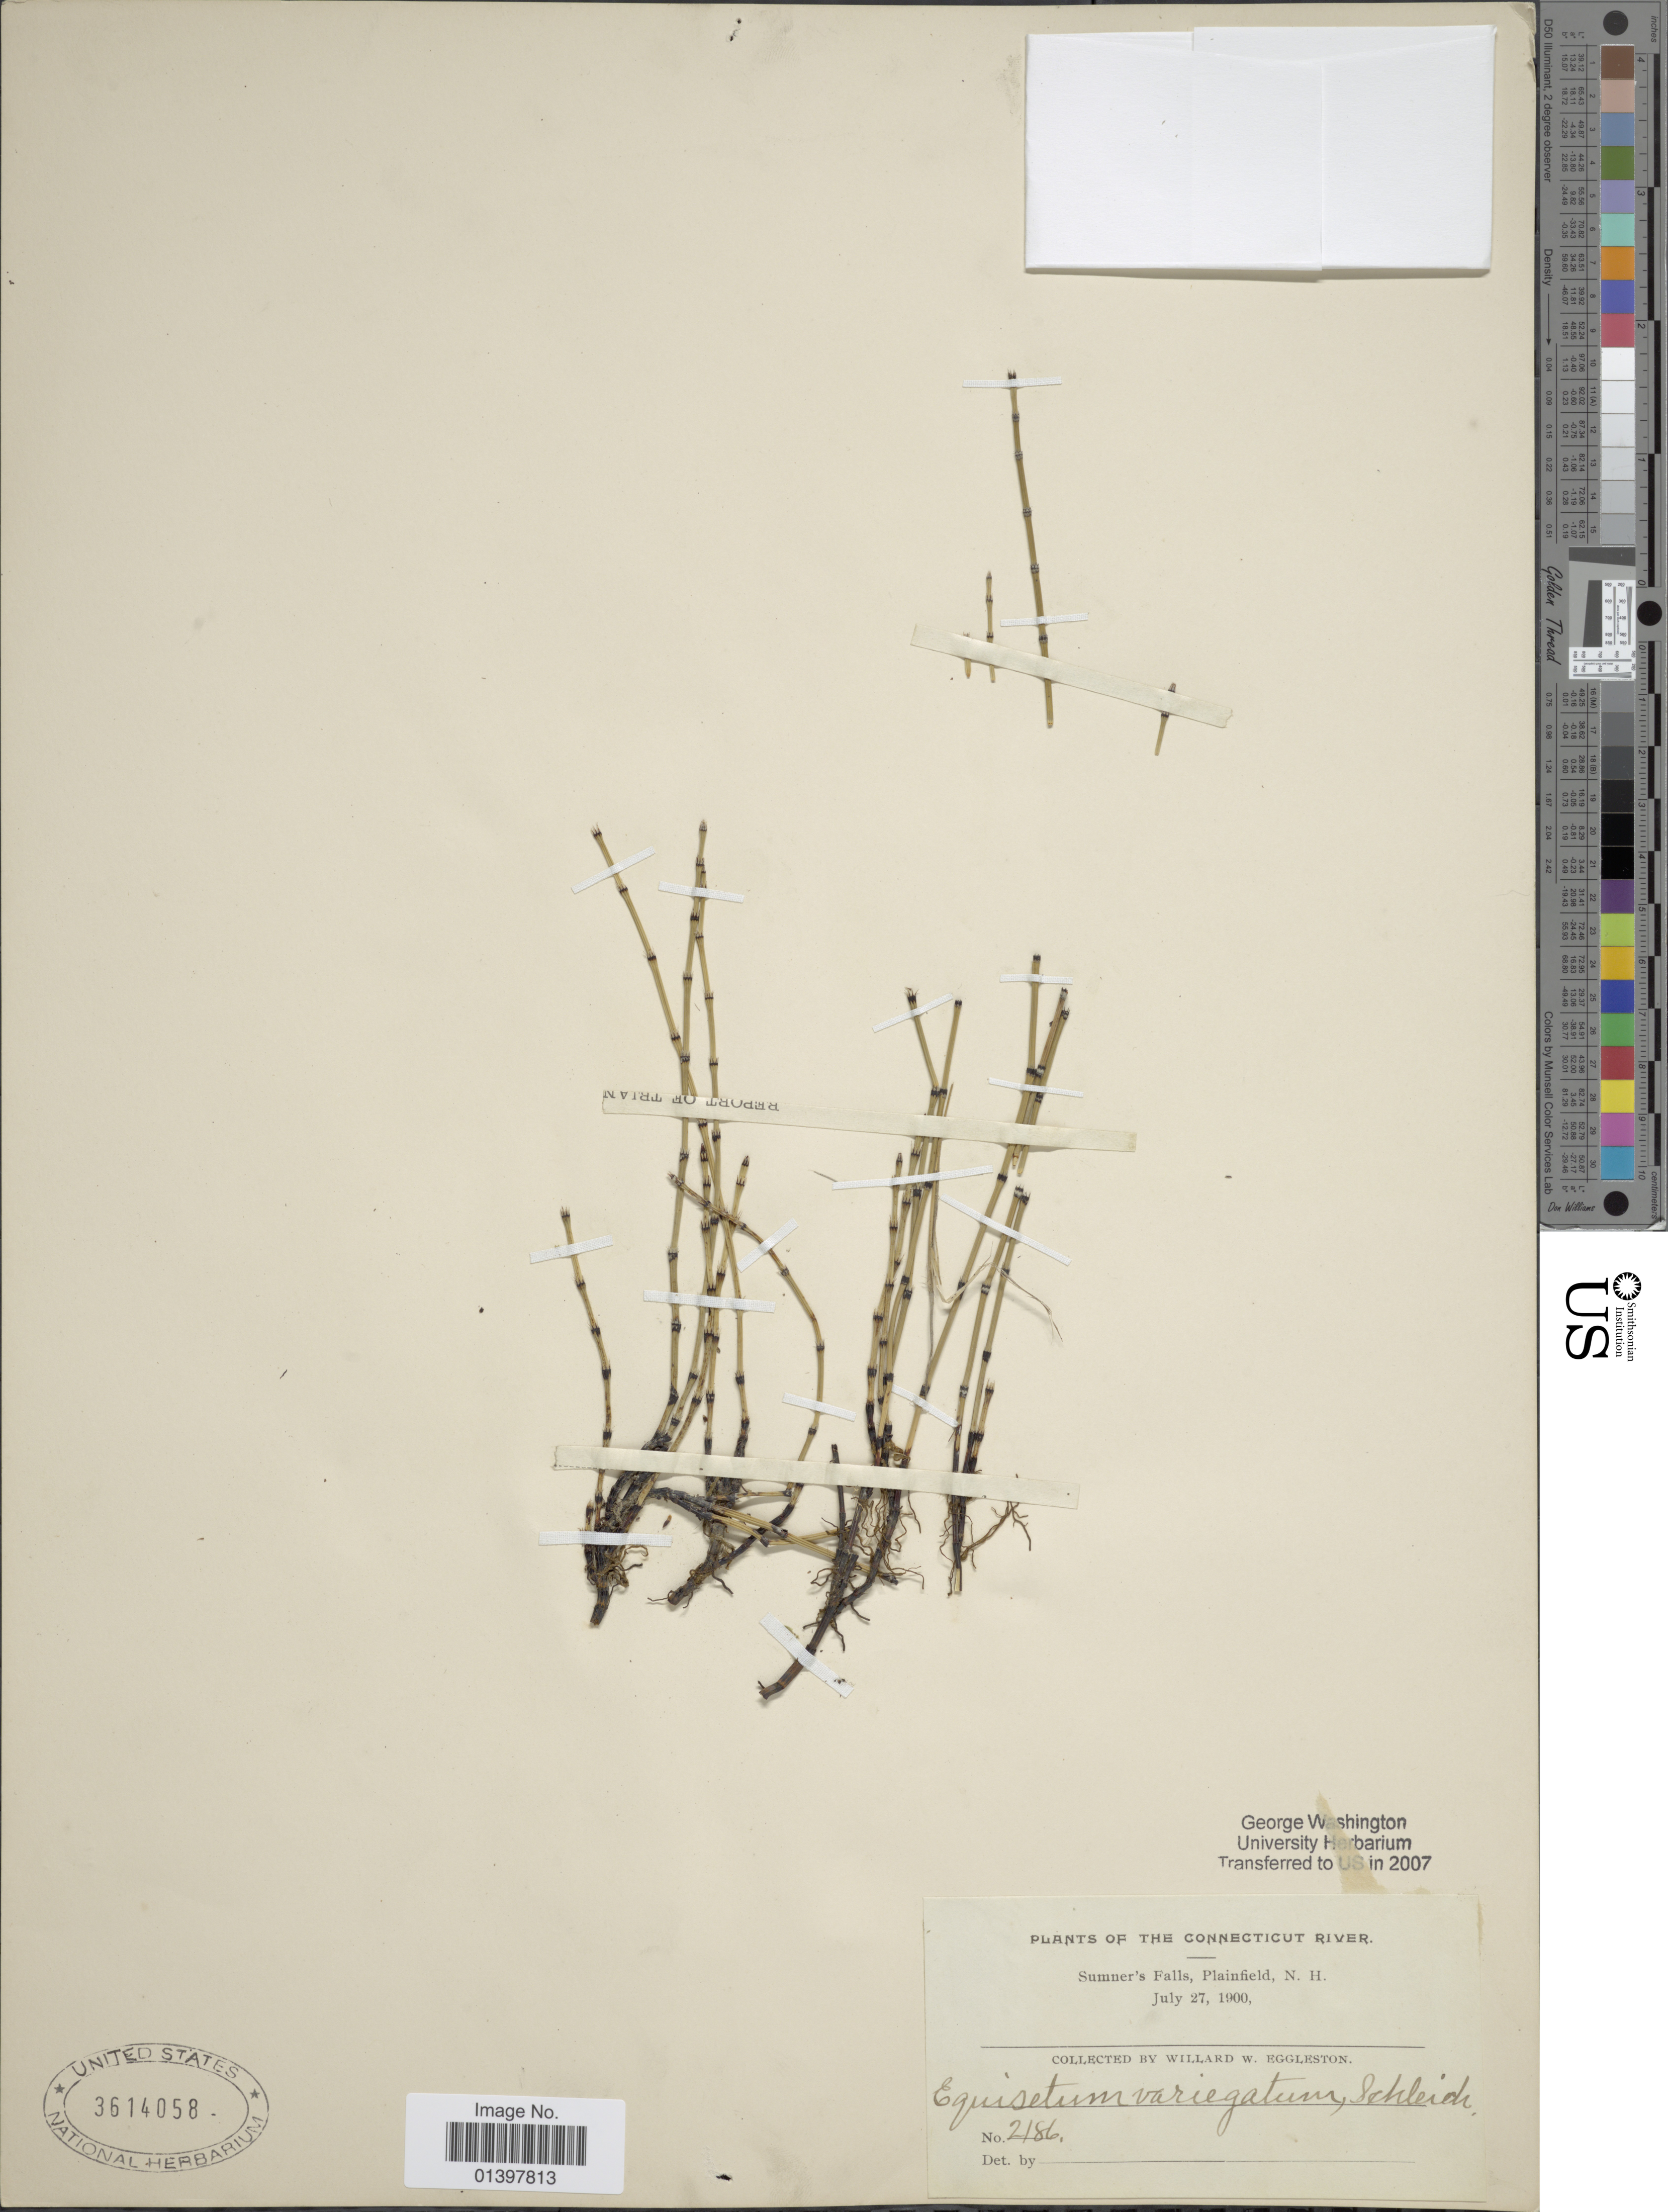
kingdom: Plantae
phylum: Tracheophyta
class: Polypodiopsida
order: Equisetales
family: Equisetaceae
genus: Equisetum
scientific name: Equisetum variegatum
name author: Schleich. ex F. Weber & D. Mohr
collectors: W. W. Eggleston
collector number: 2186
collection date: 1900-07-27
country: United States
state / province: New Hampshire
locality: Connecticut River, Summer's falls, Plainfield N.H.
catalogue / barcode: US 3614058